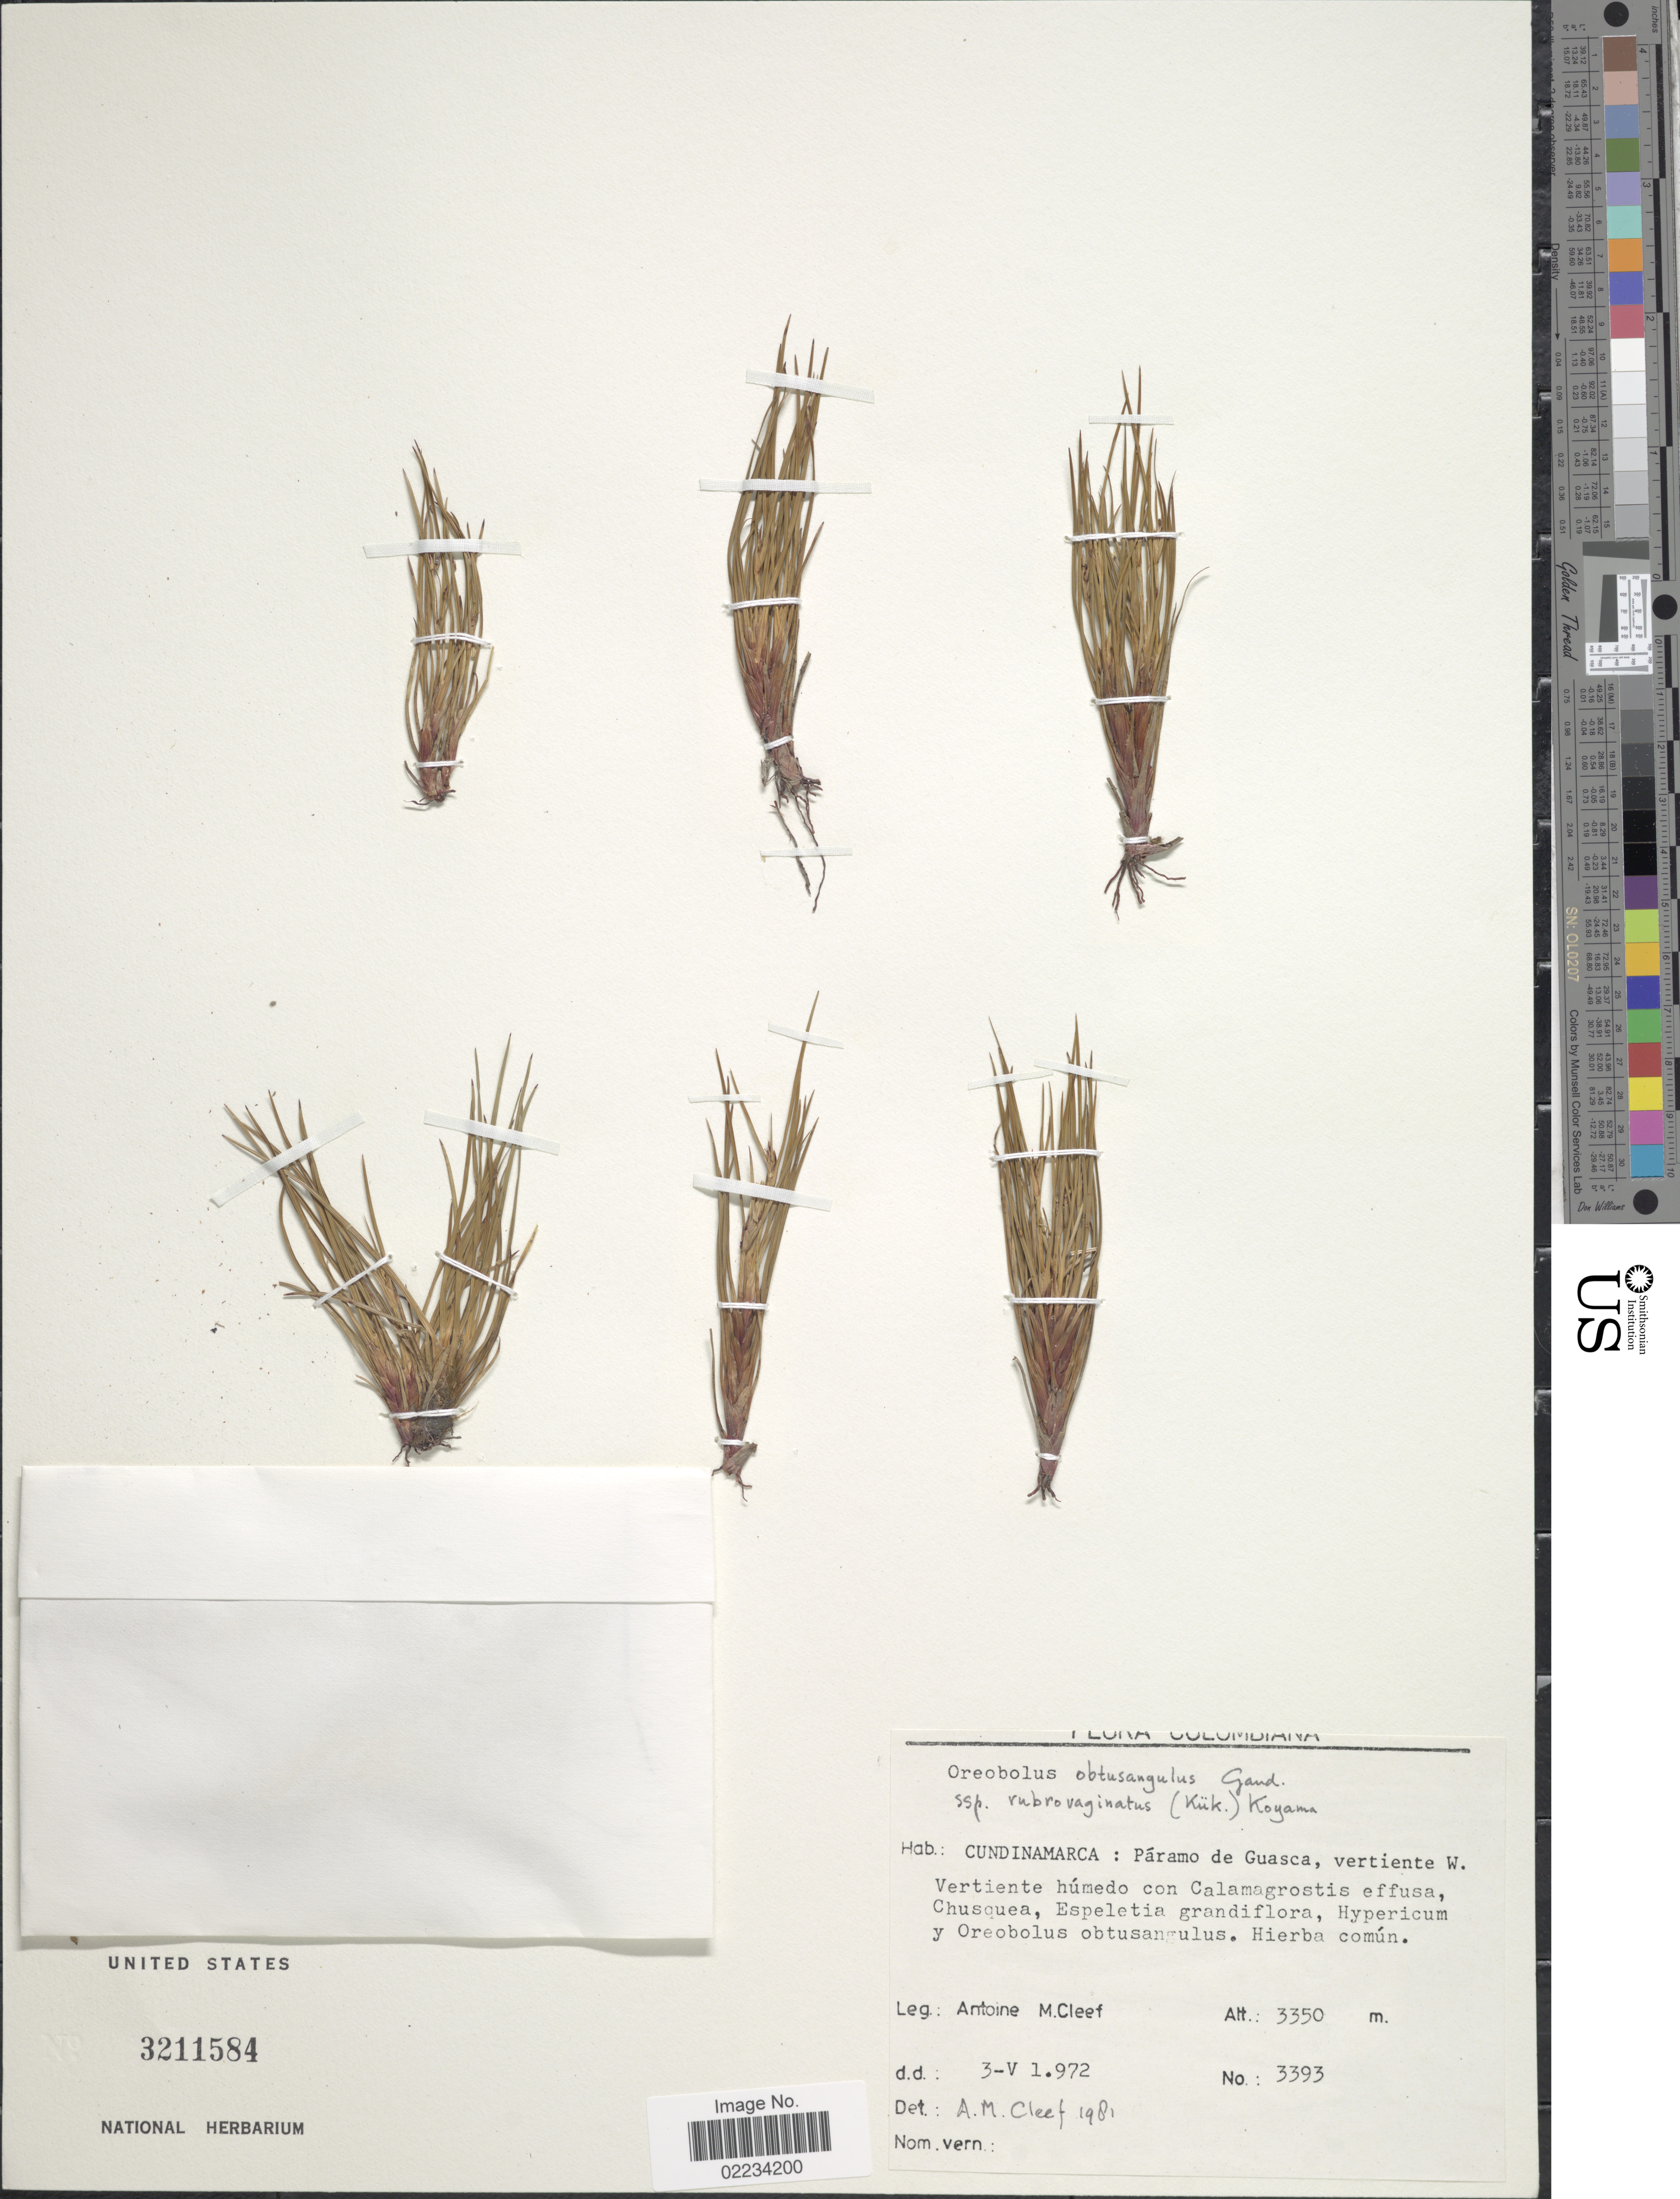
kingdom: Plantae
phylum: Tracheophyta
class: Liliopsida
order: Poales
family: Cyperaceae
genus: Oreobolus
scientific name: Oreobolus obtusangulus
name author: Gaudich.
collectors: A. M. Cleef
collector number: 3393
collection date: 1972-05-03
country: Colombia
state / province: Cundinamarca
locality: Páramo de Guasca, vertiente W. Vertiente húmedo con Calamagrostis effusa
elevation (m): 3350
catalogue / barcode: US 3211584